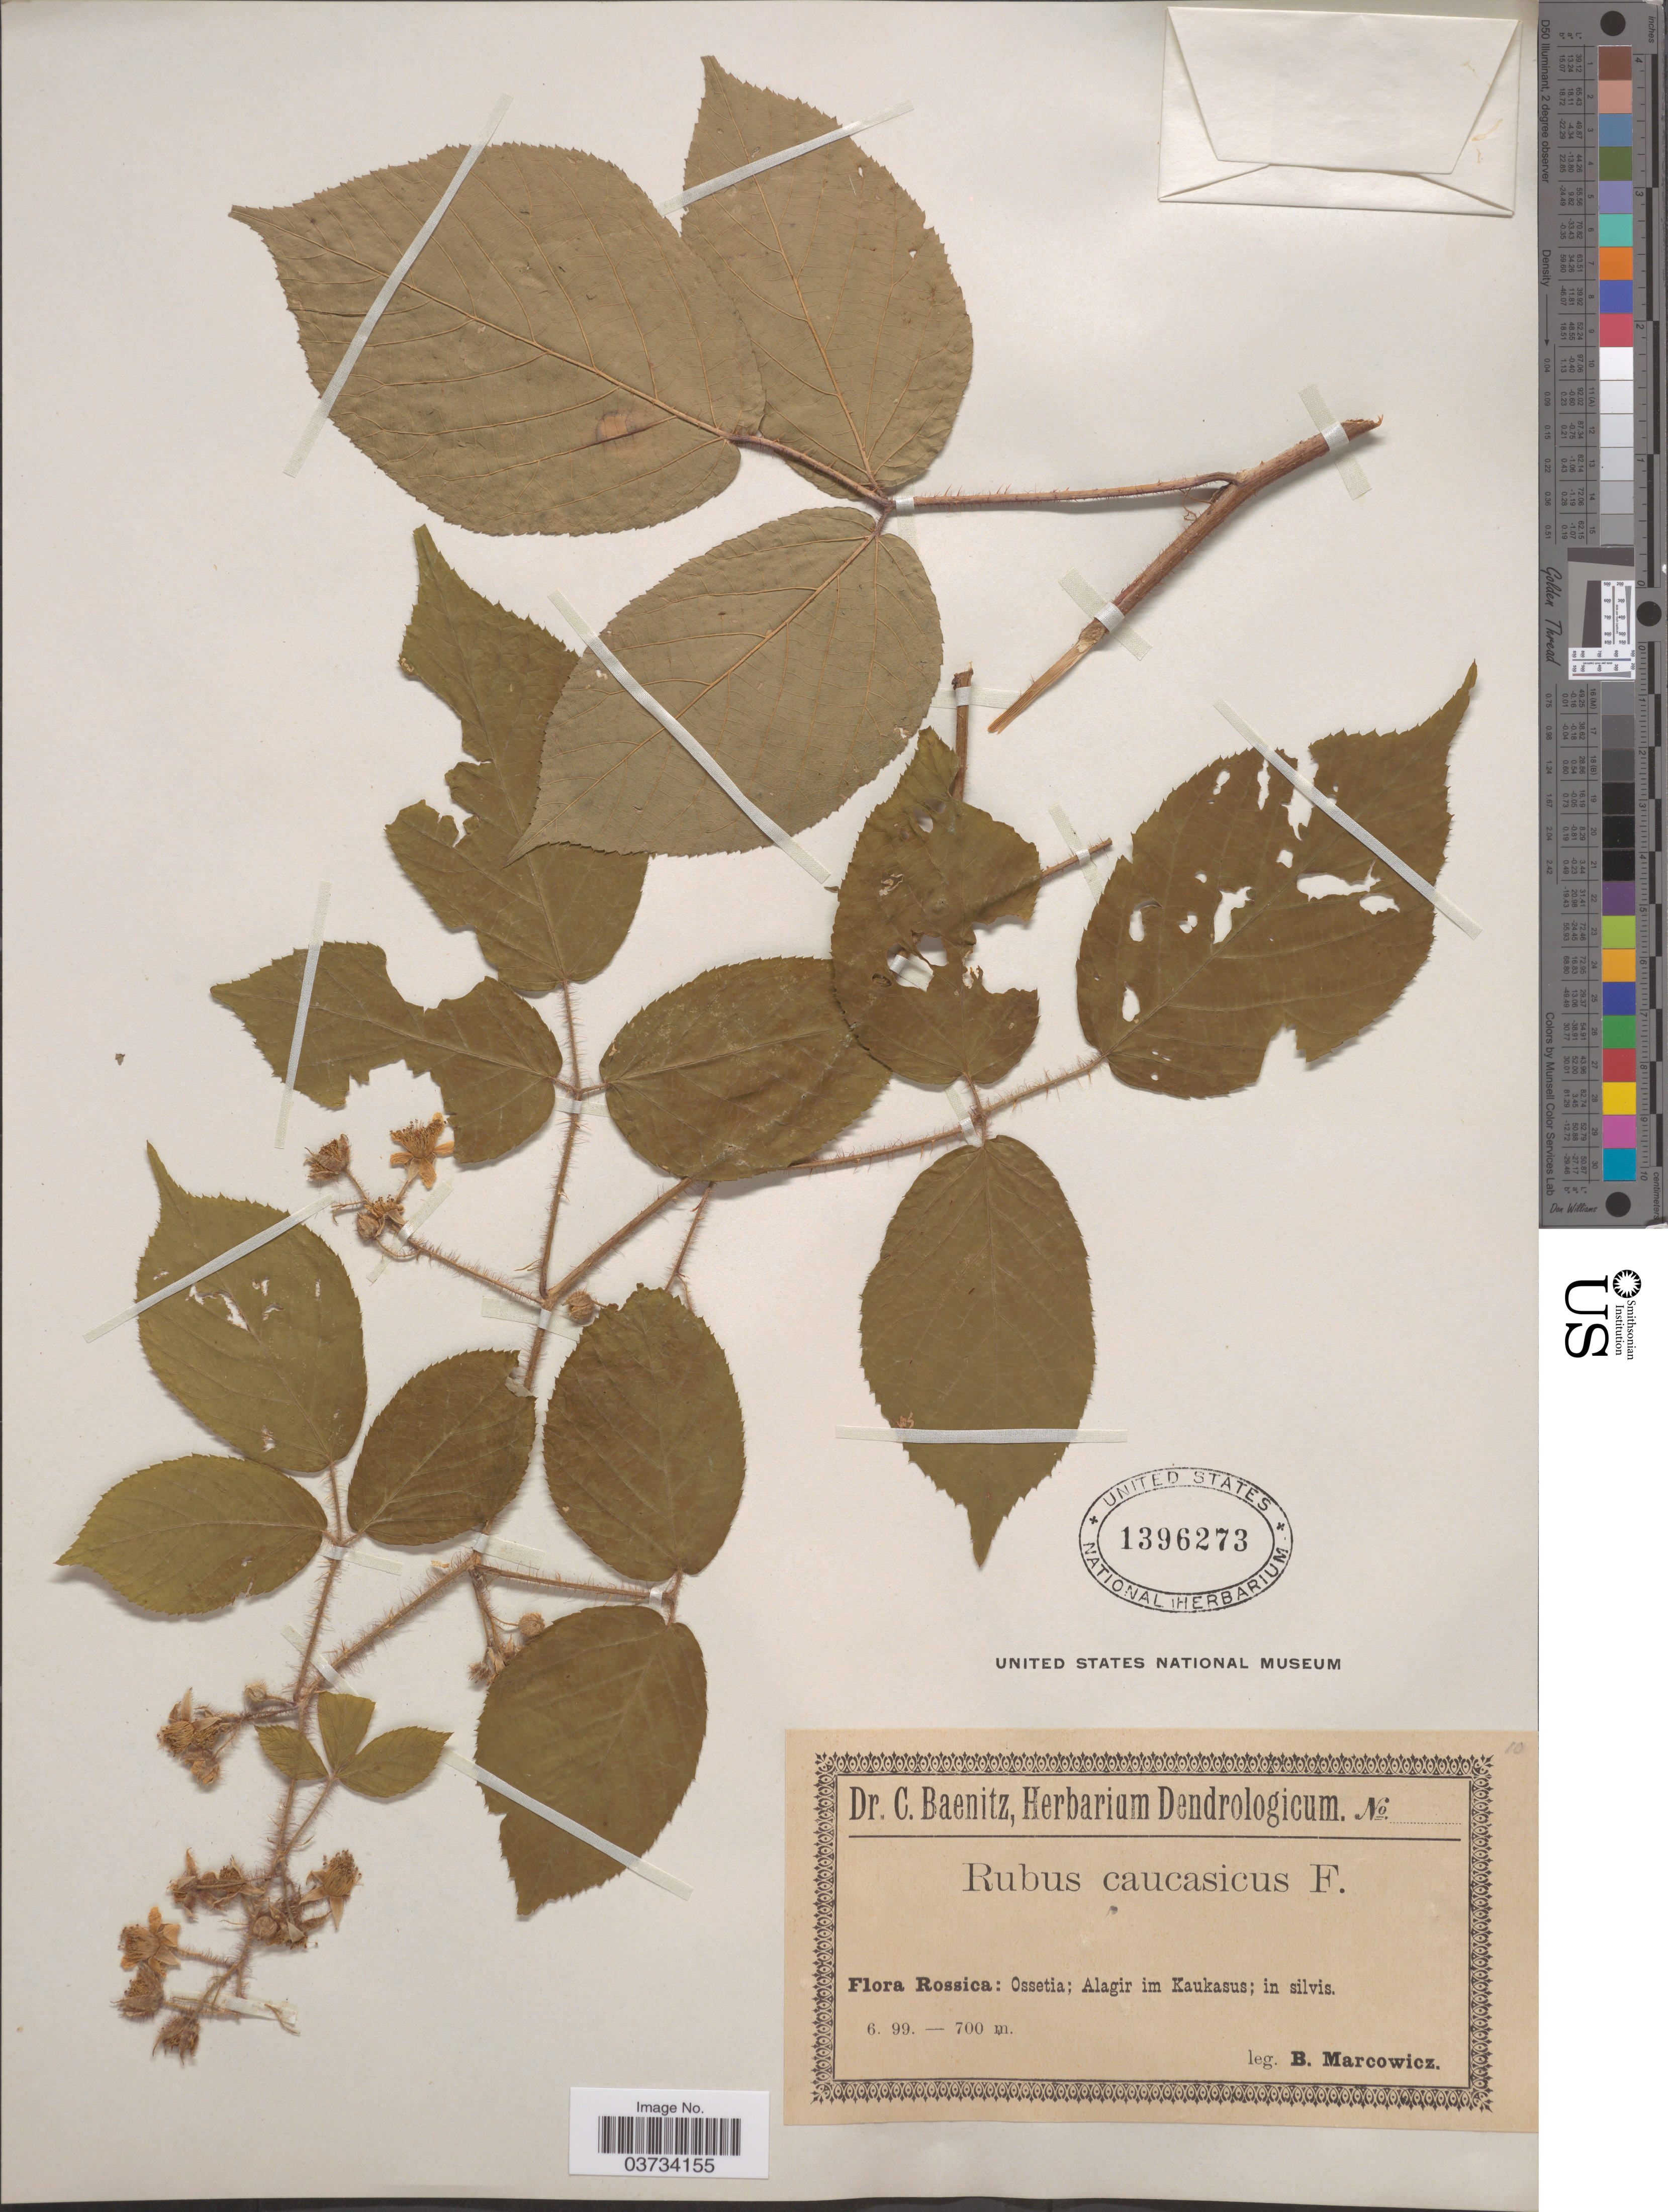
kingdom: Plantae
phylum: Tracheophyta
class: Magnoliopsida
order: Rosales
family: Rosaceae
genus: Rubus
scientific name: Rubus caucasicus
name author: Focke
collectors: B. Marcowicz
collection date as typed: Transcribed d/m/y: /6/99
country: Georgia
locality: Rossica: Ossetia; Alagir im Kaukasus; in silvis.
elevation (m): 700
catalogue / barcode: US 1396273